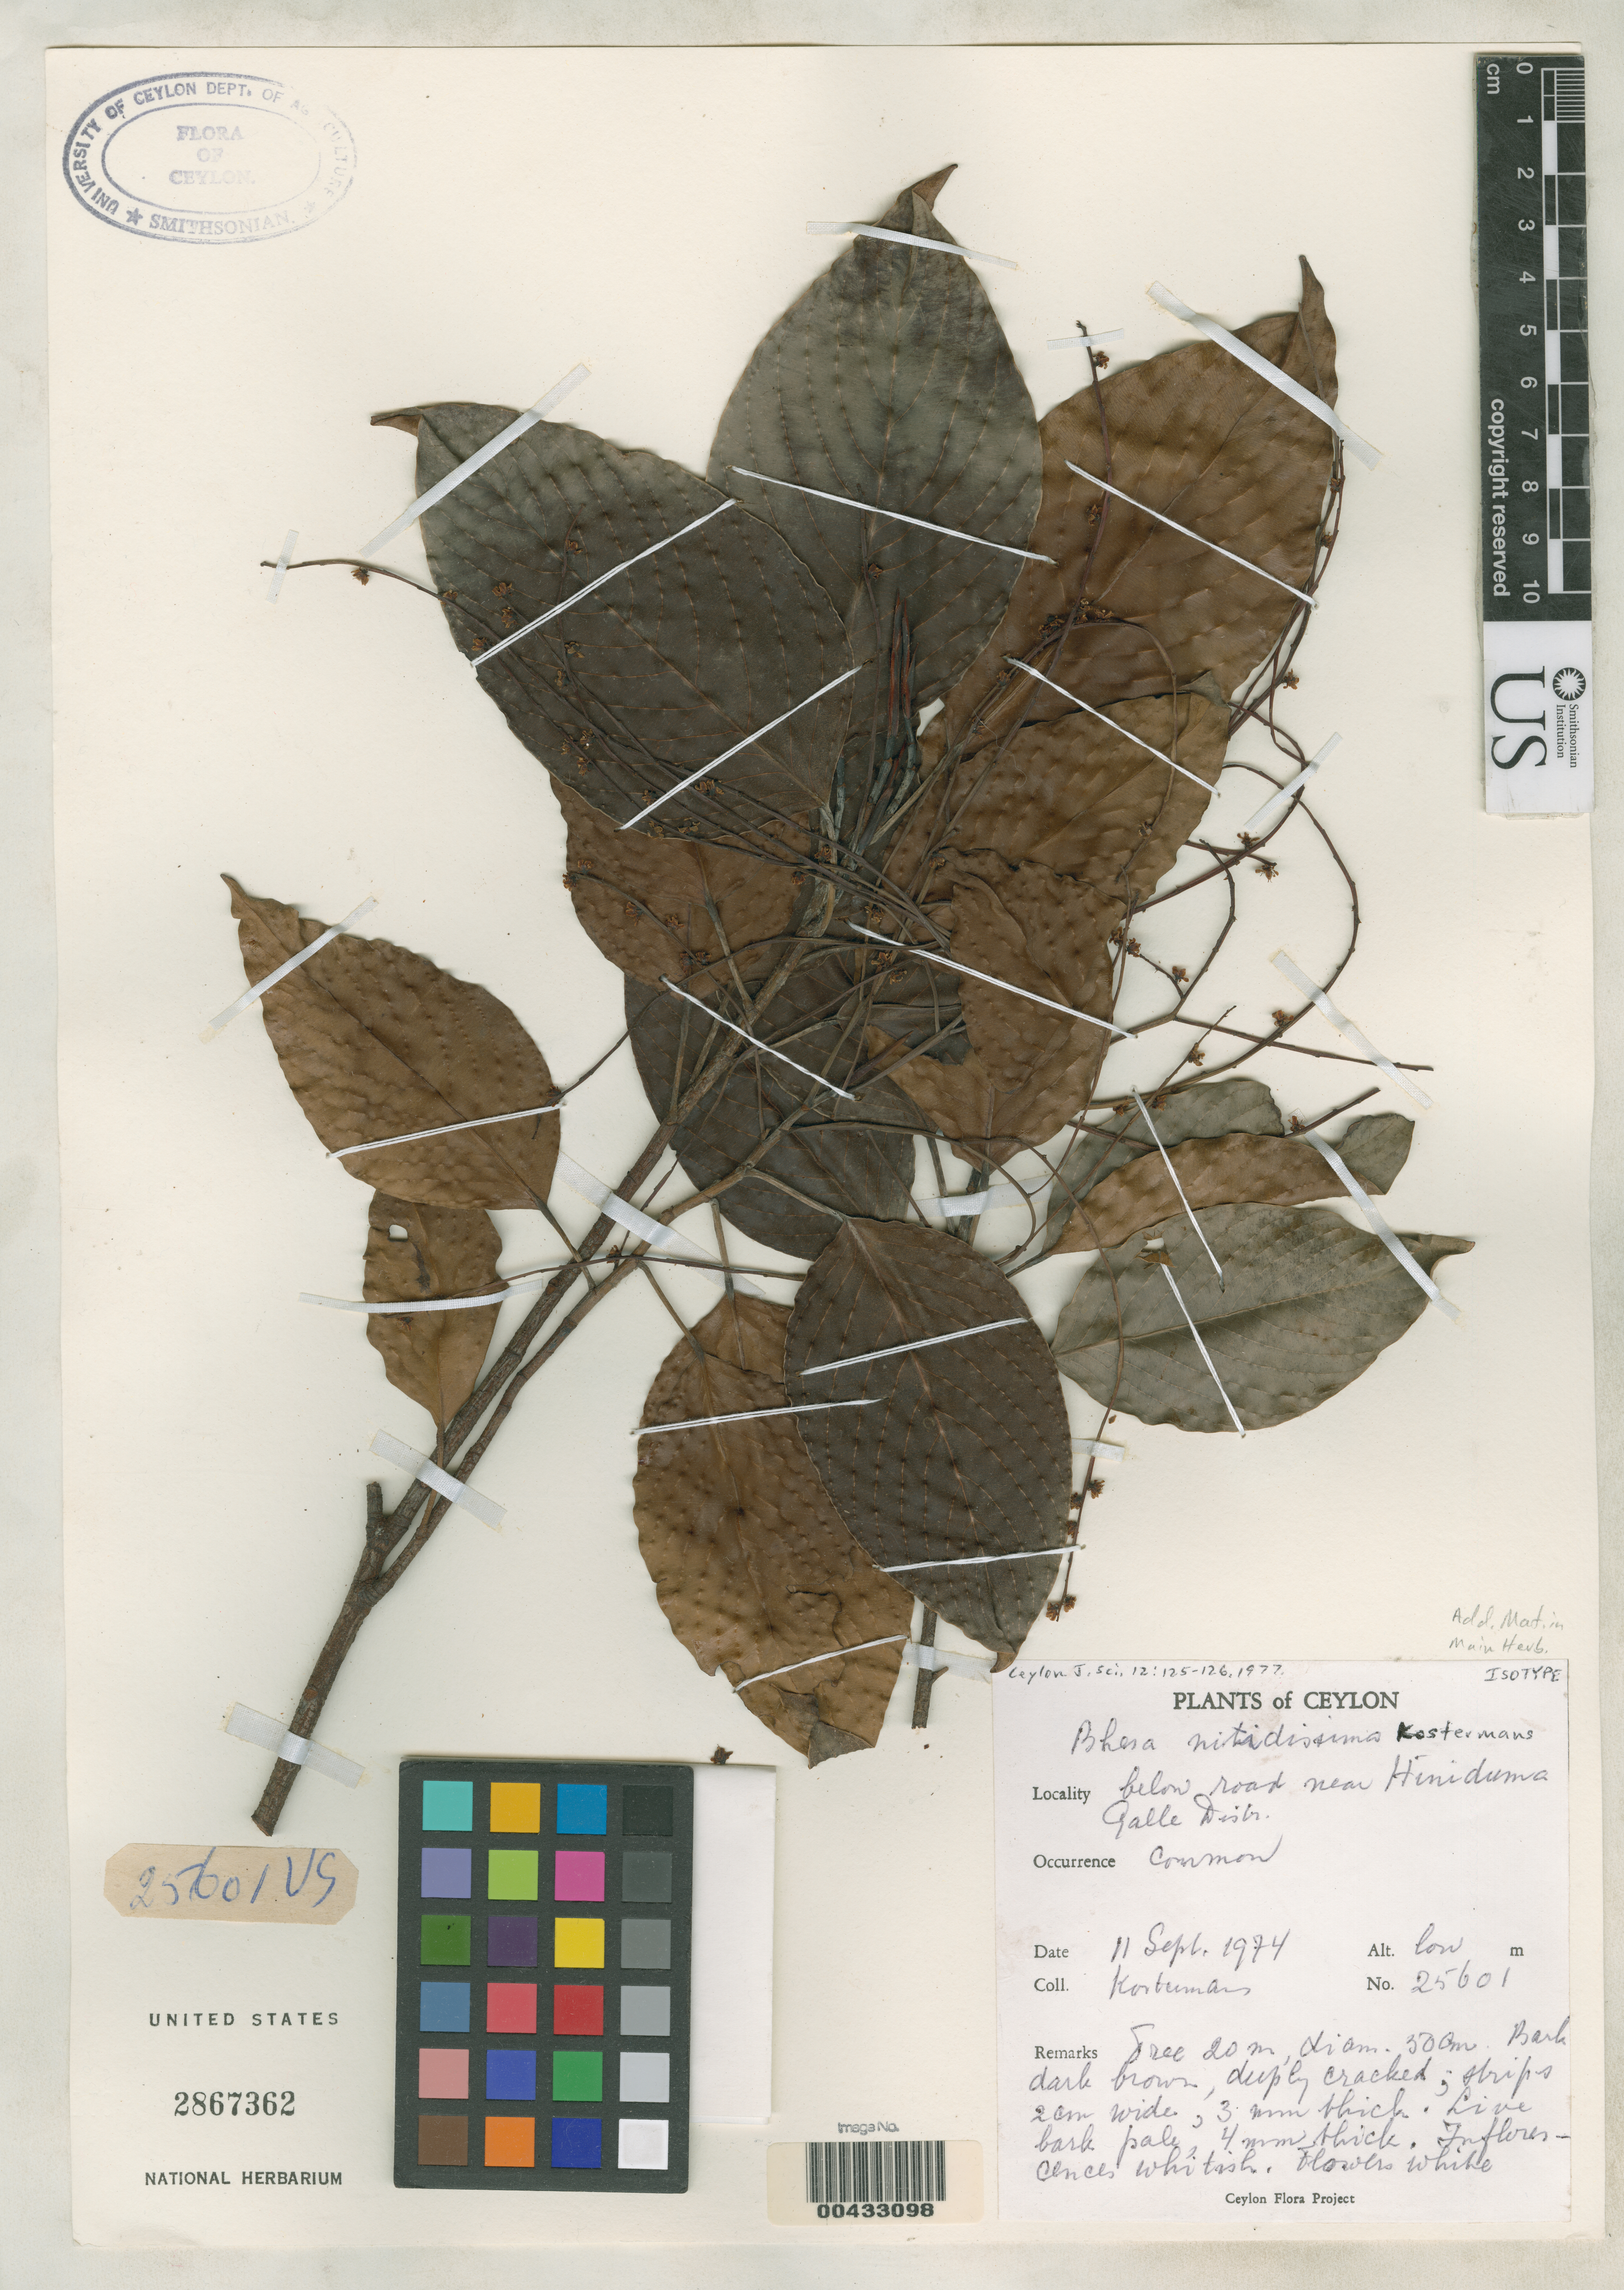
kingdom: Plantae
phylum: Tracheophyta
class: Magnoliopsida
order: Malpighiales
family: Centroplacaceae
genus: Bhesa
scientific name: Bhesa nitidissima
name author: Kosterm.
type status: Isotype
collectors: A. J. G. Kostermans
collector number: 25601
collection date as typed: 11 Sep 1974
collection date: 1974-09-11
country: Sri Lanka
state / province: Southern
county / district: Galle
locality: Below road near Hiniduma.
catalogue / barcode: US 2867362